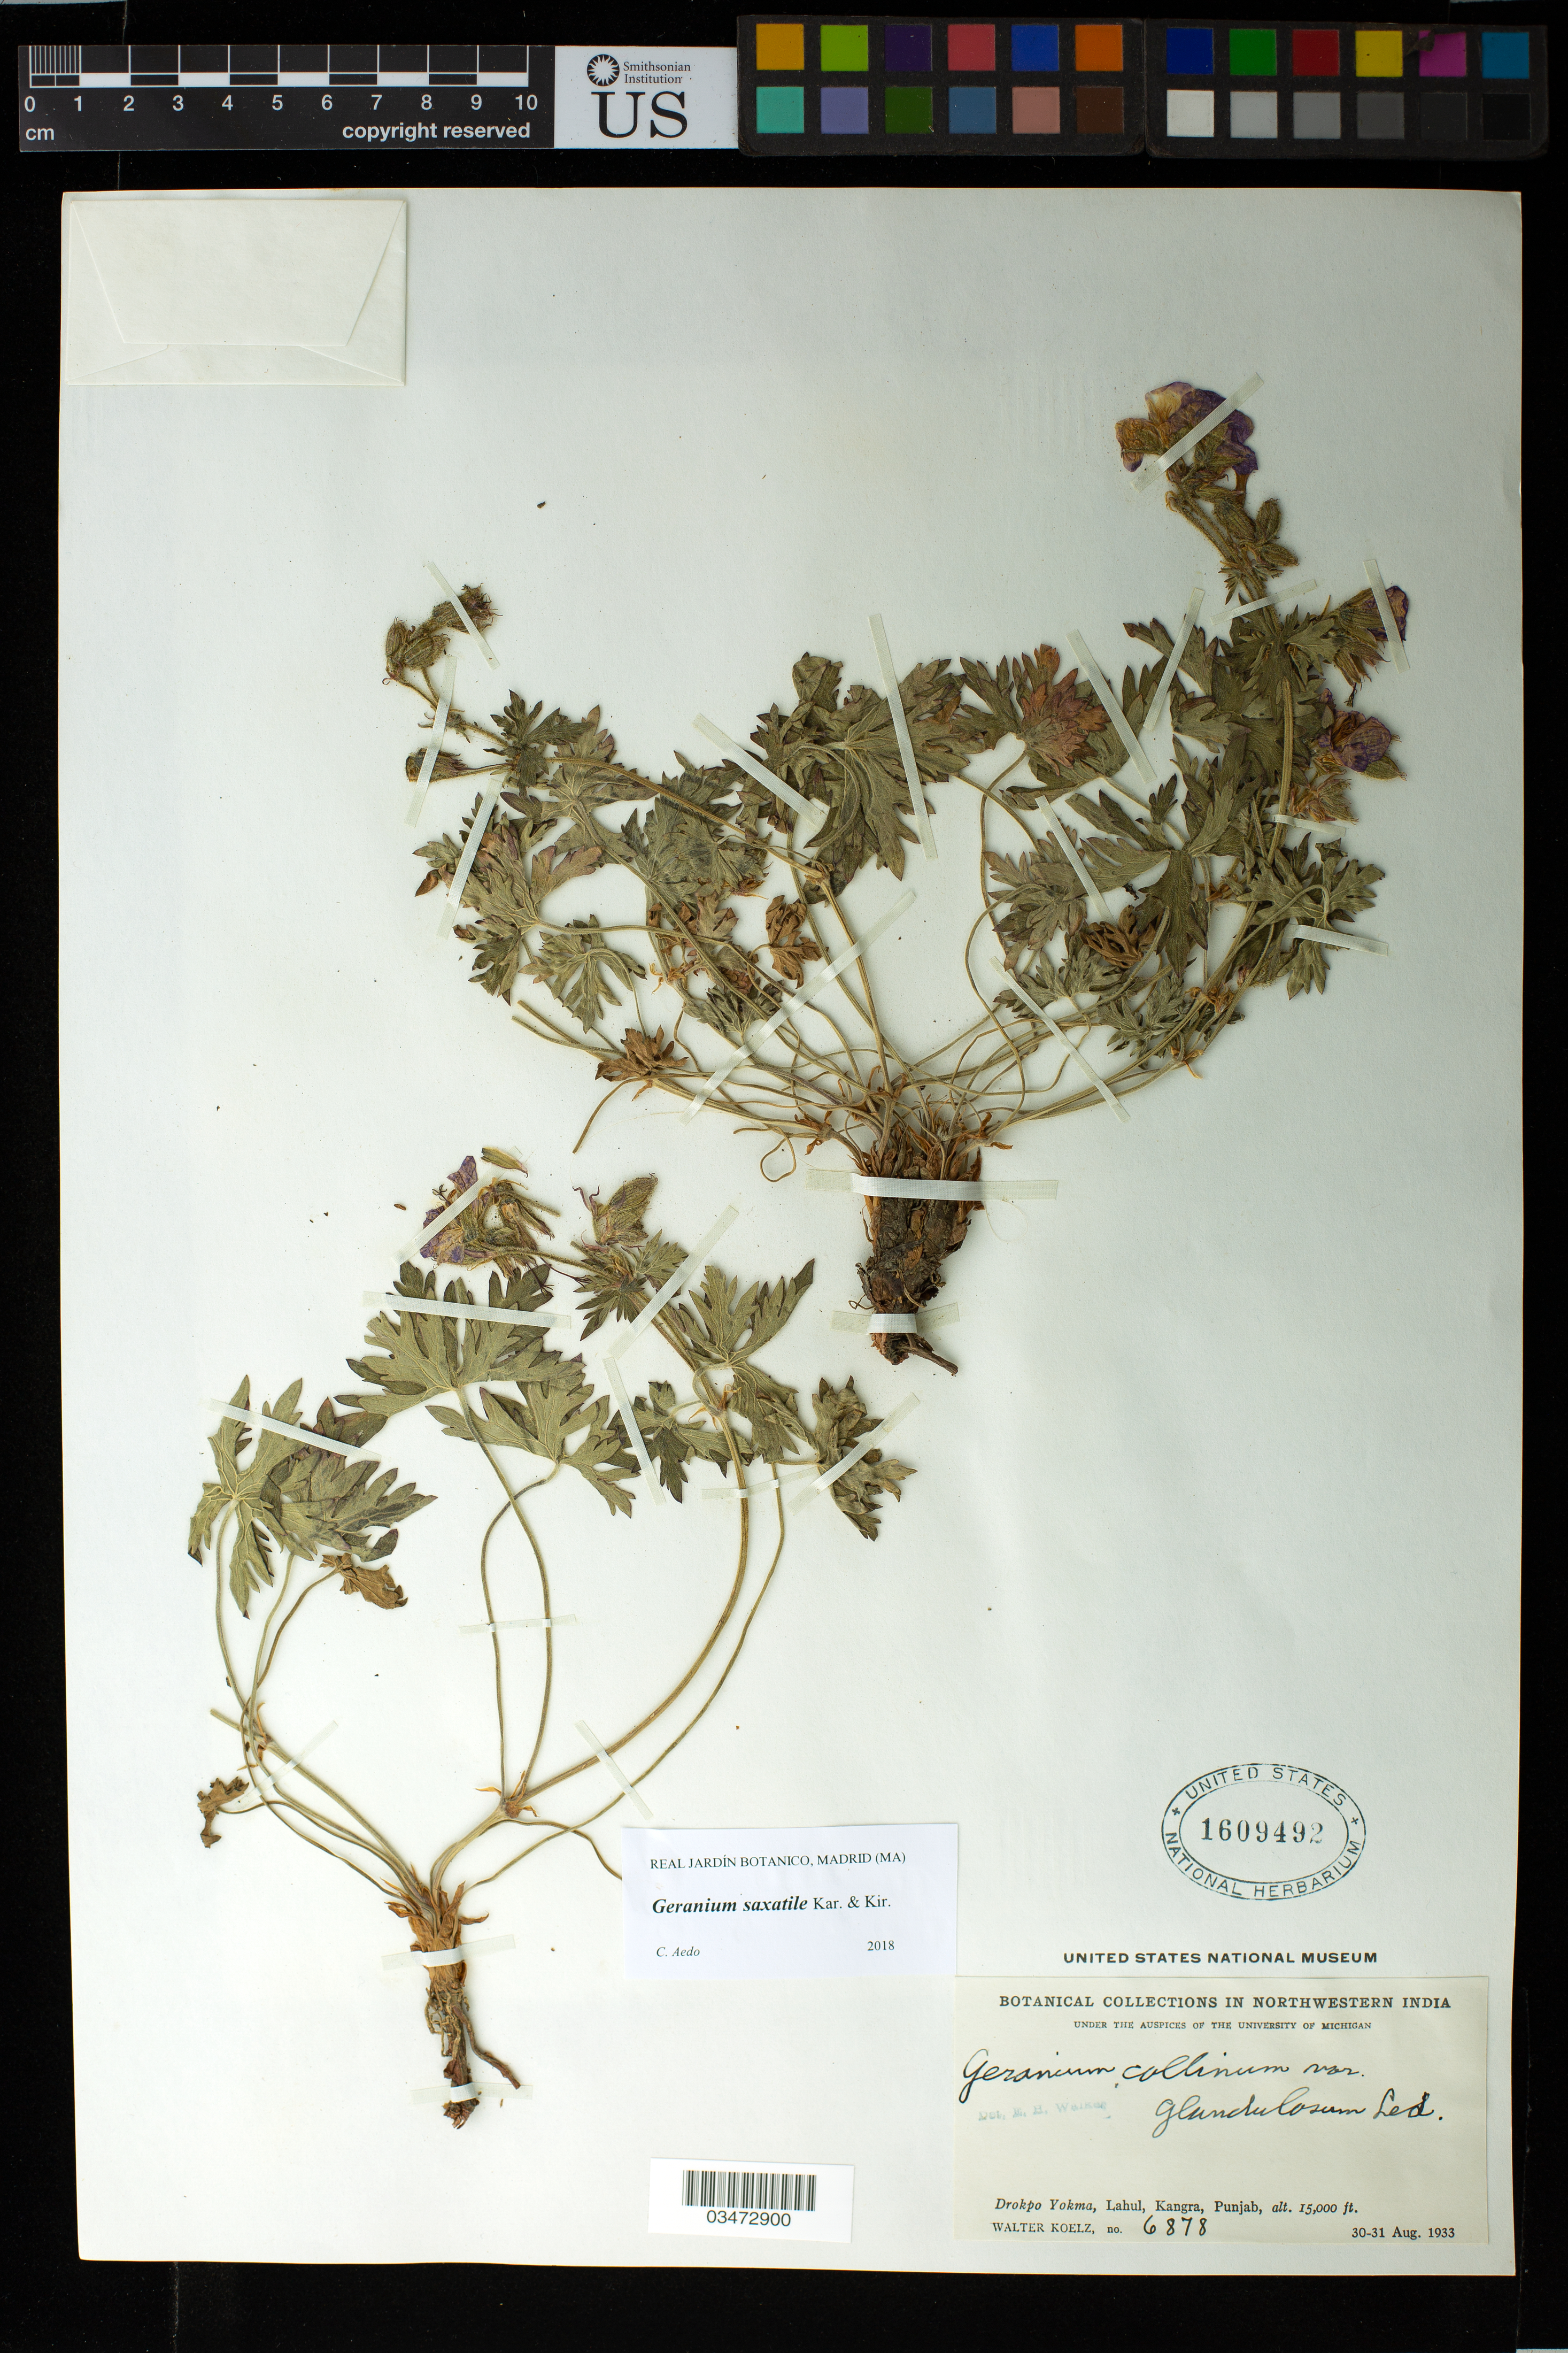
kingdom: Plantae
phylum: Tracheophyta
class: Magnoliopsida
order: Geraniales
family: Geraniaceae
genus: Geranium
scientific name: Geranium saxatile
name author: Kar. & Kir.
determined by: Aedo, C.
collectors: W. N. Koelz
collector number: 6878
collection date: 1933-08-30/1933-08-31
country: India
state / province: Himachal Pradesh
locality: Northwestern India, Drokpo Yokma, Lahul, Kangra, Punjab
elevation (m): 4572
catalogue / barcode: US 1609492